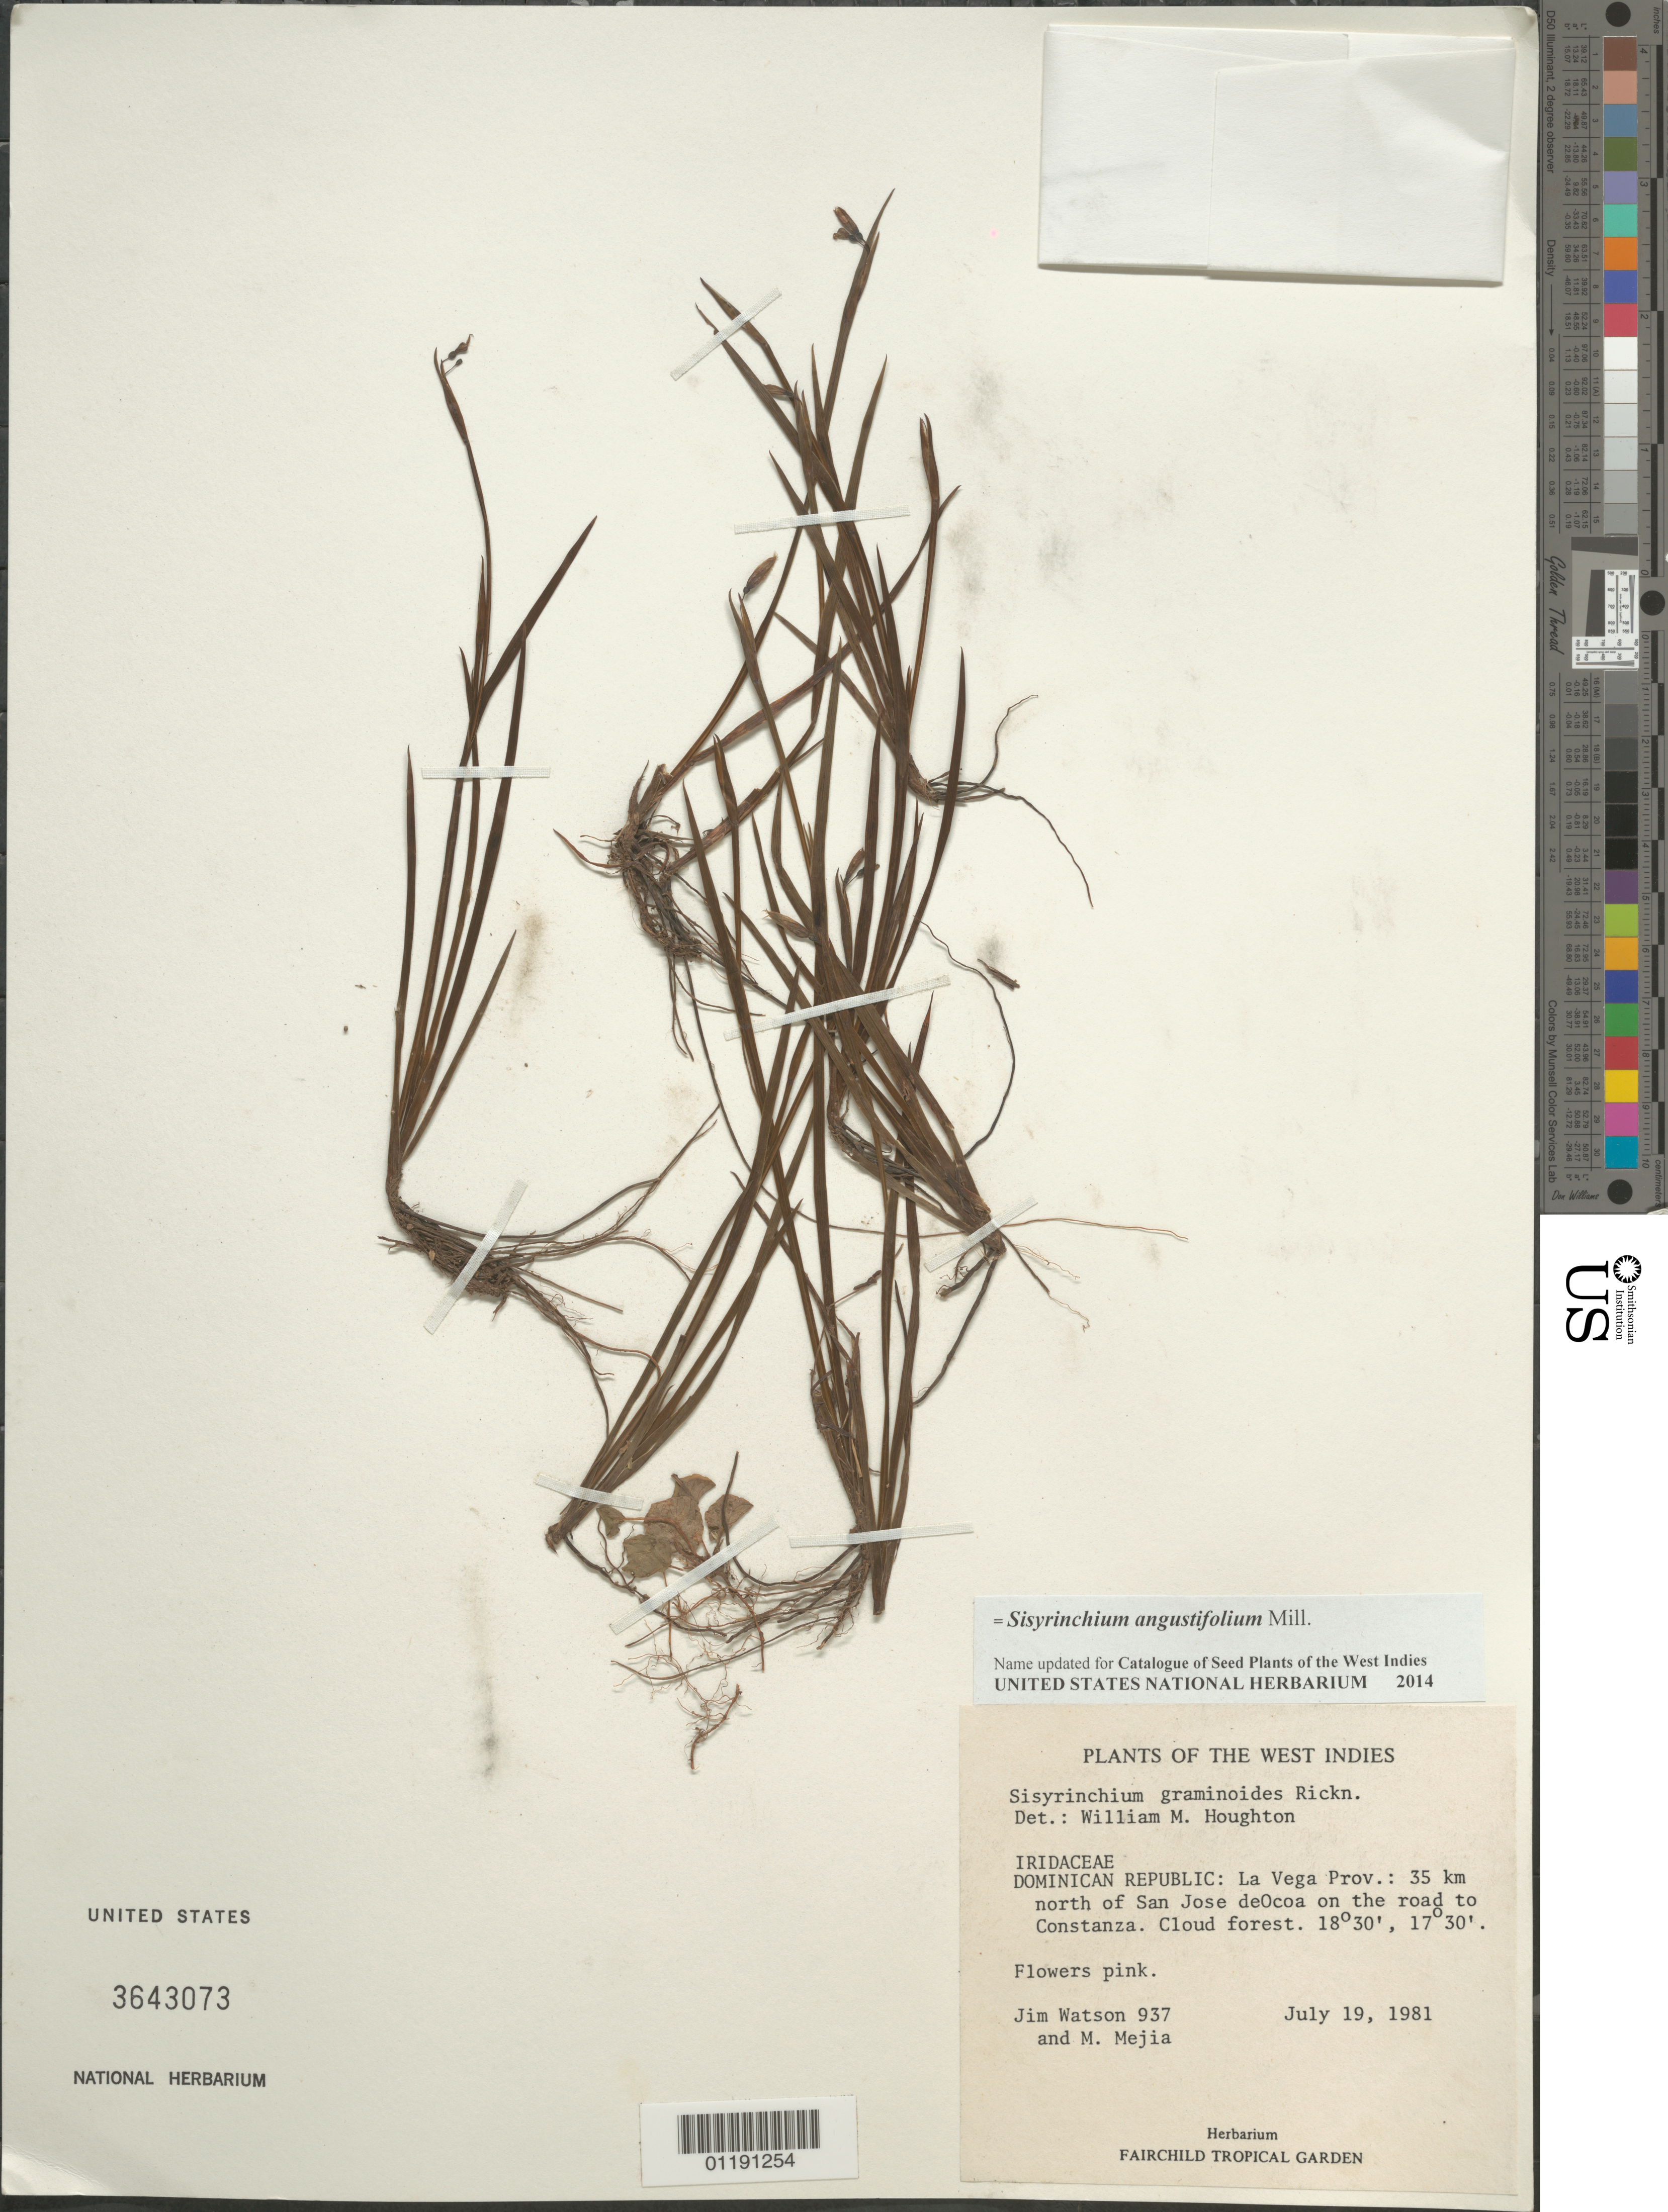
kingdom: Plantae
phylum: Tracheophyta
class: Liliopsida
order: Asparagales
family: Iridaceae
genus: Sisyrinchium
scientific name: Sisyrinchium angustifolium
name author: Mill.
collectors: J. Watson & M. Mejia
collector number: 937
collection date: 1981-07-19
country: Dominican Republic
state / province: La Vega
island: Hispaniola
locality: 35 km N of San José de Ocoa on the road to Constanza.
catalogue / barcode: US 3643073